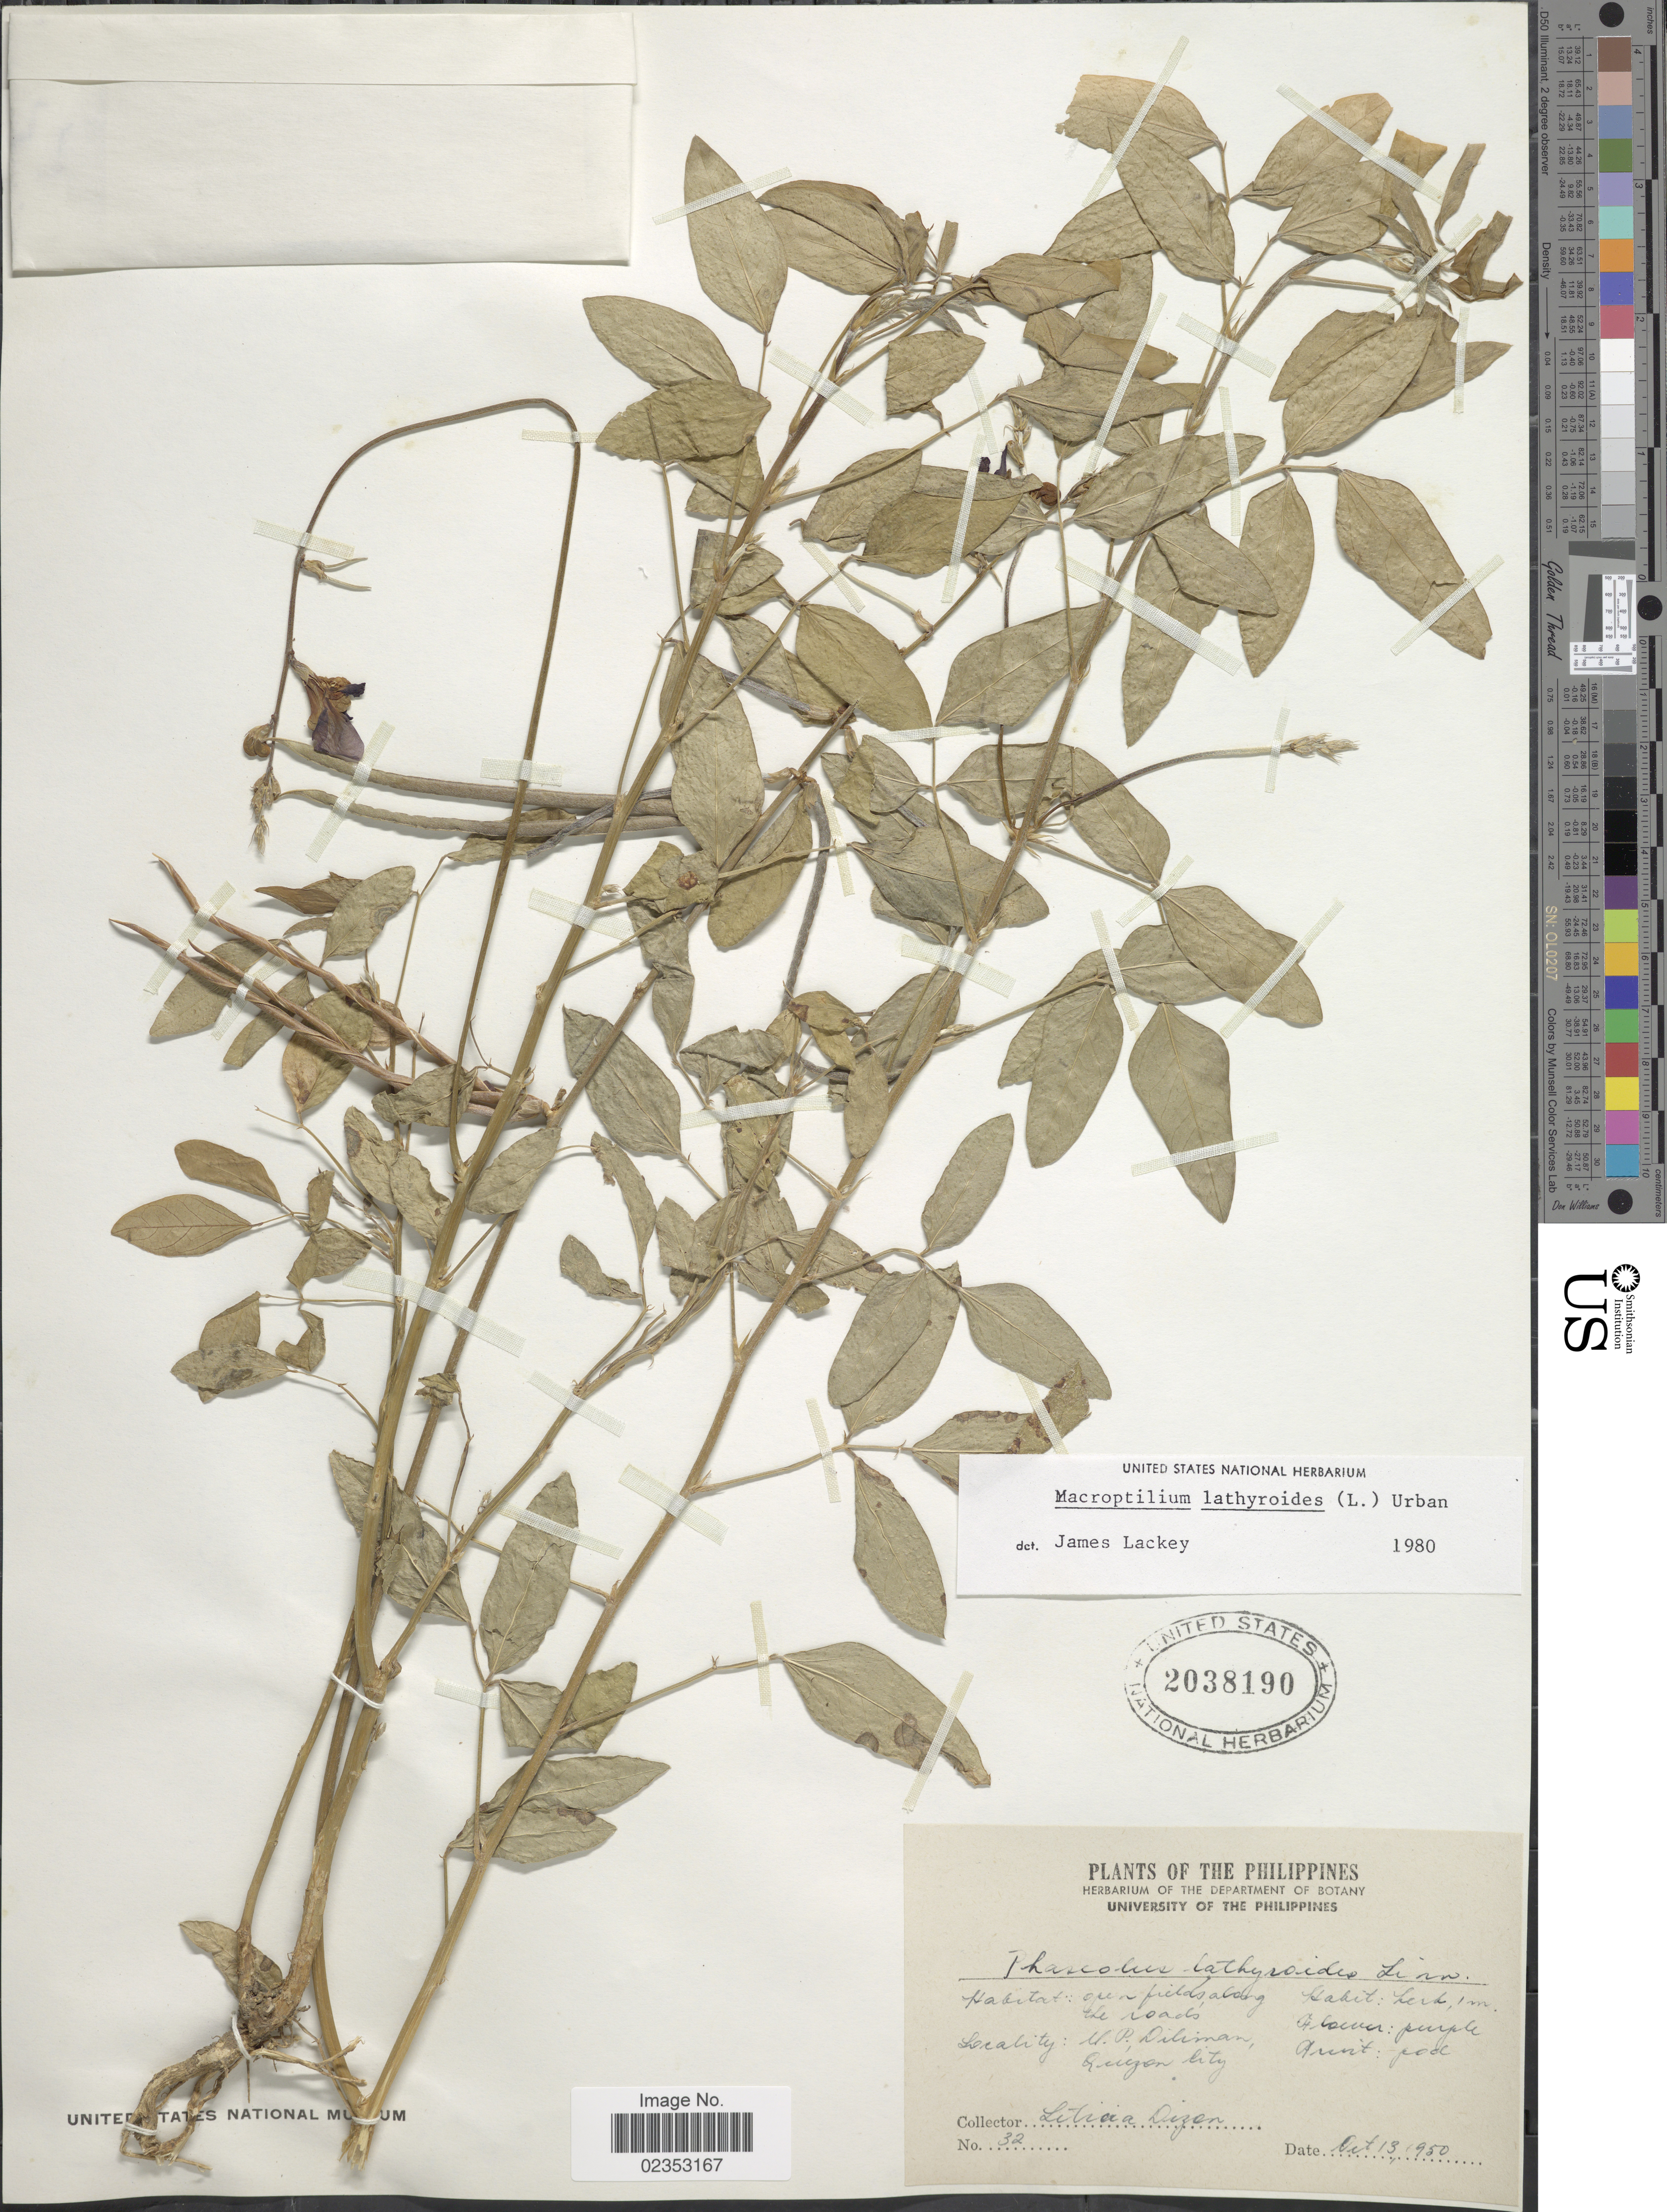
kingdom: Plantae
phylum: Tracheophyta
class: Magnoliopsida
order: Fabales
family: Fabaceae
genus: Macroptilium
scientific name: Macroptilium lathyroides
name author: (L.) Urb.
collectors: L. Dizen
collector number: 32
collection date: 1950-10-13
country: Philippines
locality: U.P. Diliman, Quezon City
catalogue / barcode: US 2038190